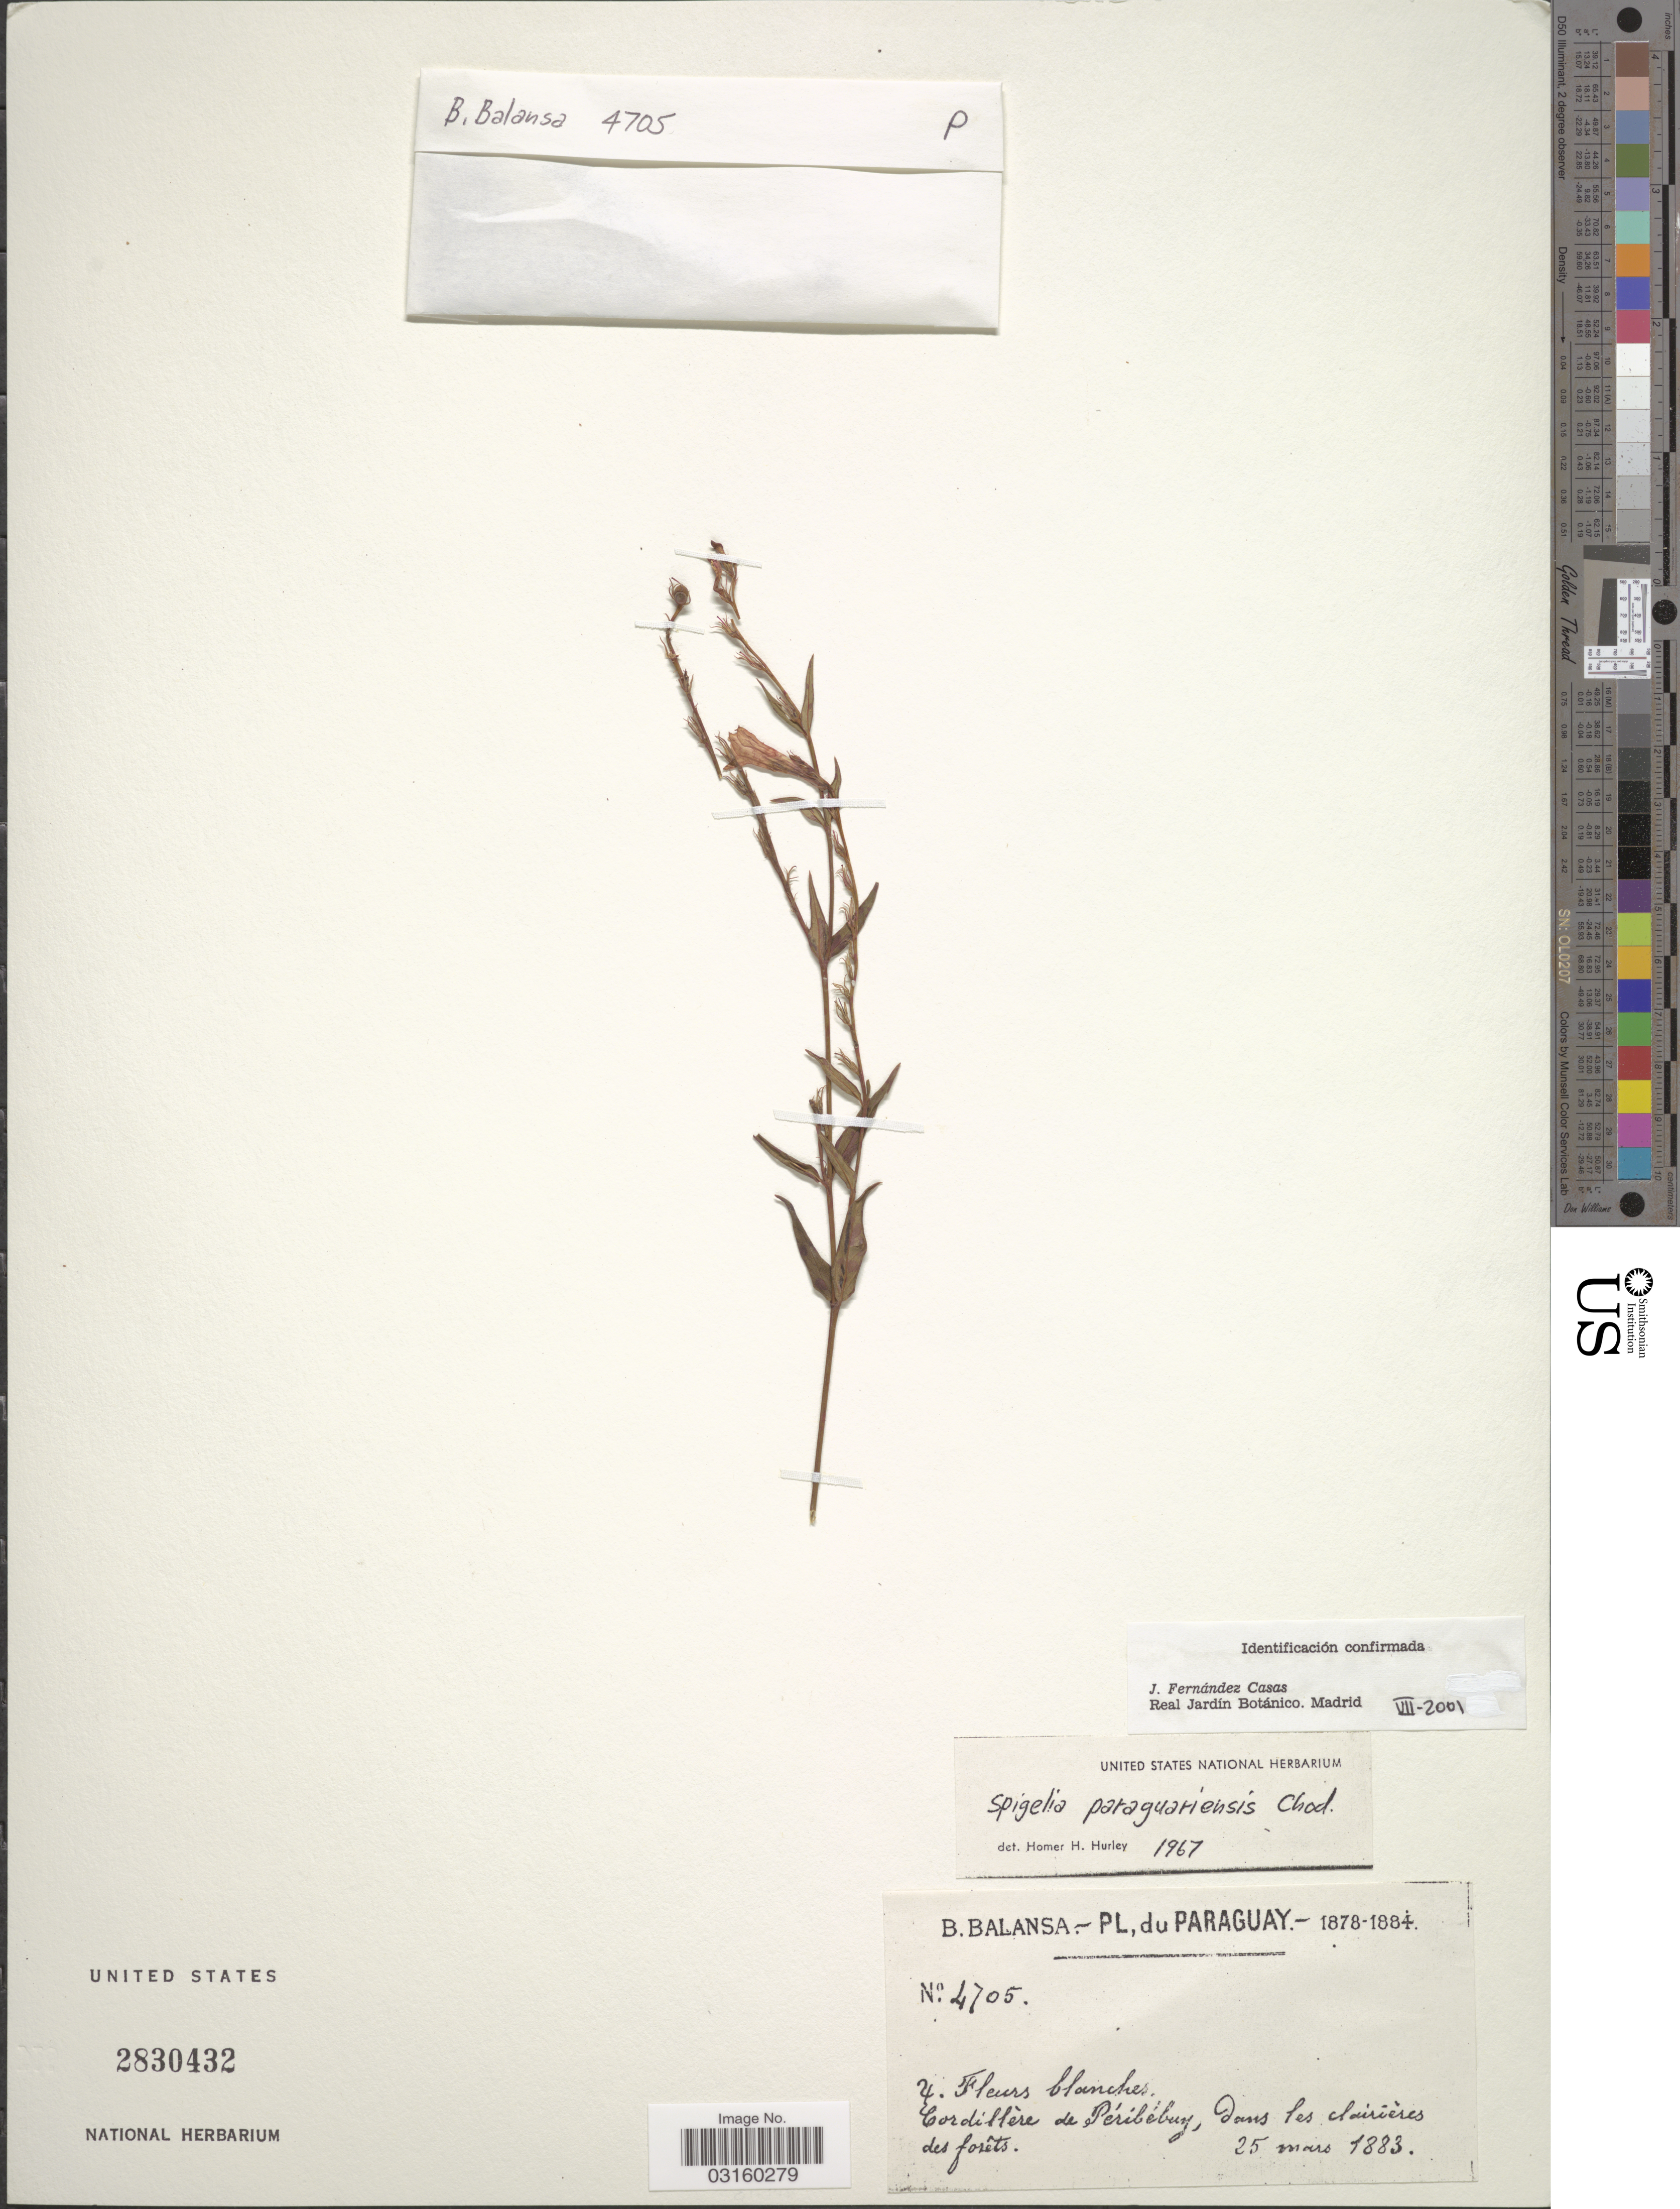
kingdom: Plantae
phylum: Tracheophyta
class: Magnoliopsida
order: Gentianales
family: Loganiaceae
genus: Spigelia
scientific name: Spigelia paraguariensis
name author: Chodat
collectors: B. Balansa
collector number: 4705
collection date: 1883-03-25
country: Paraguay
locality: Pl. du Paraguay, Cordillere de Péribebuy, dans les clairieres des forêts.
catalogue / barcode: US 2830432